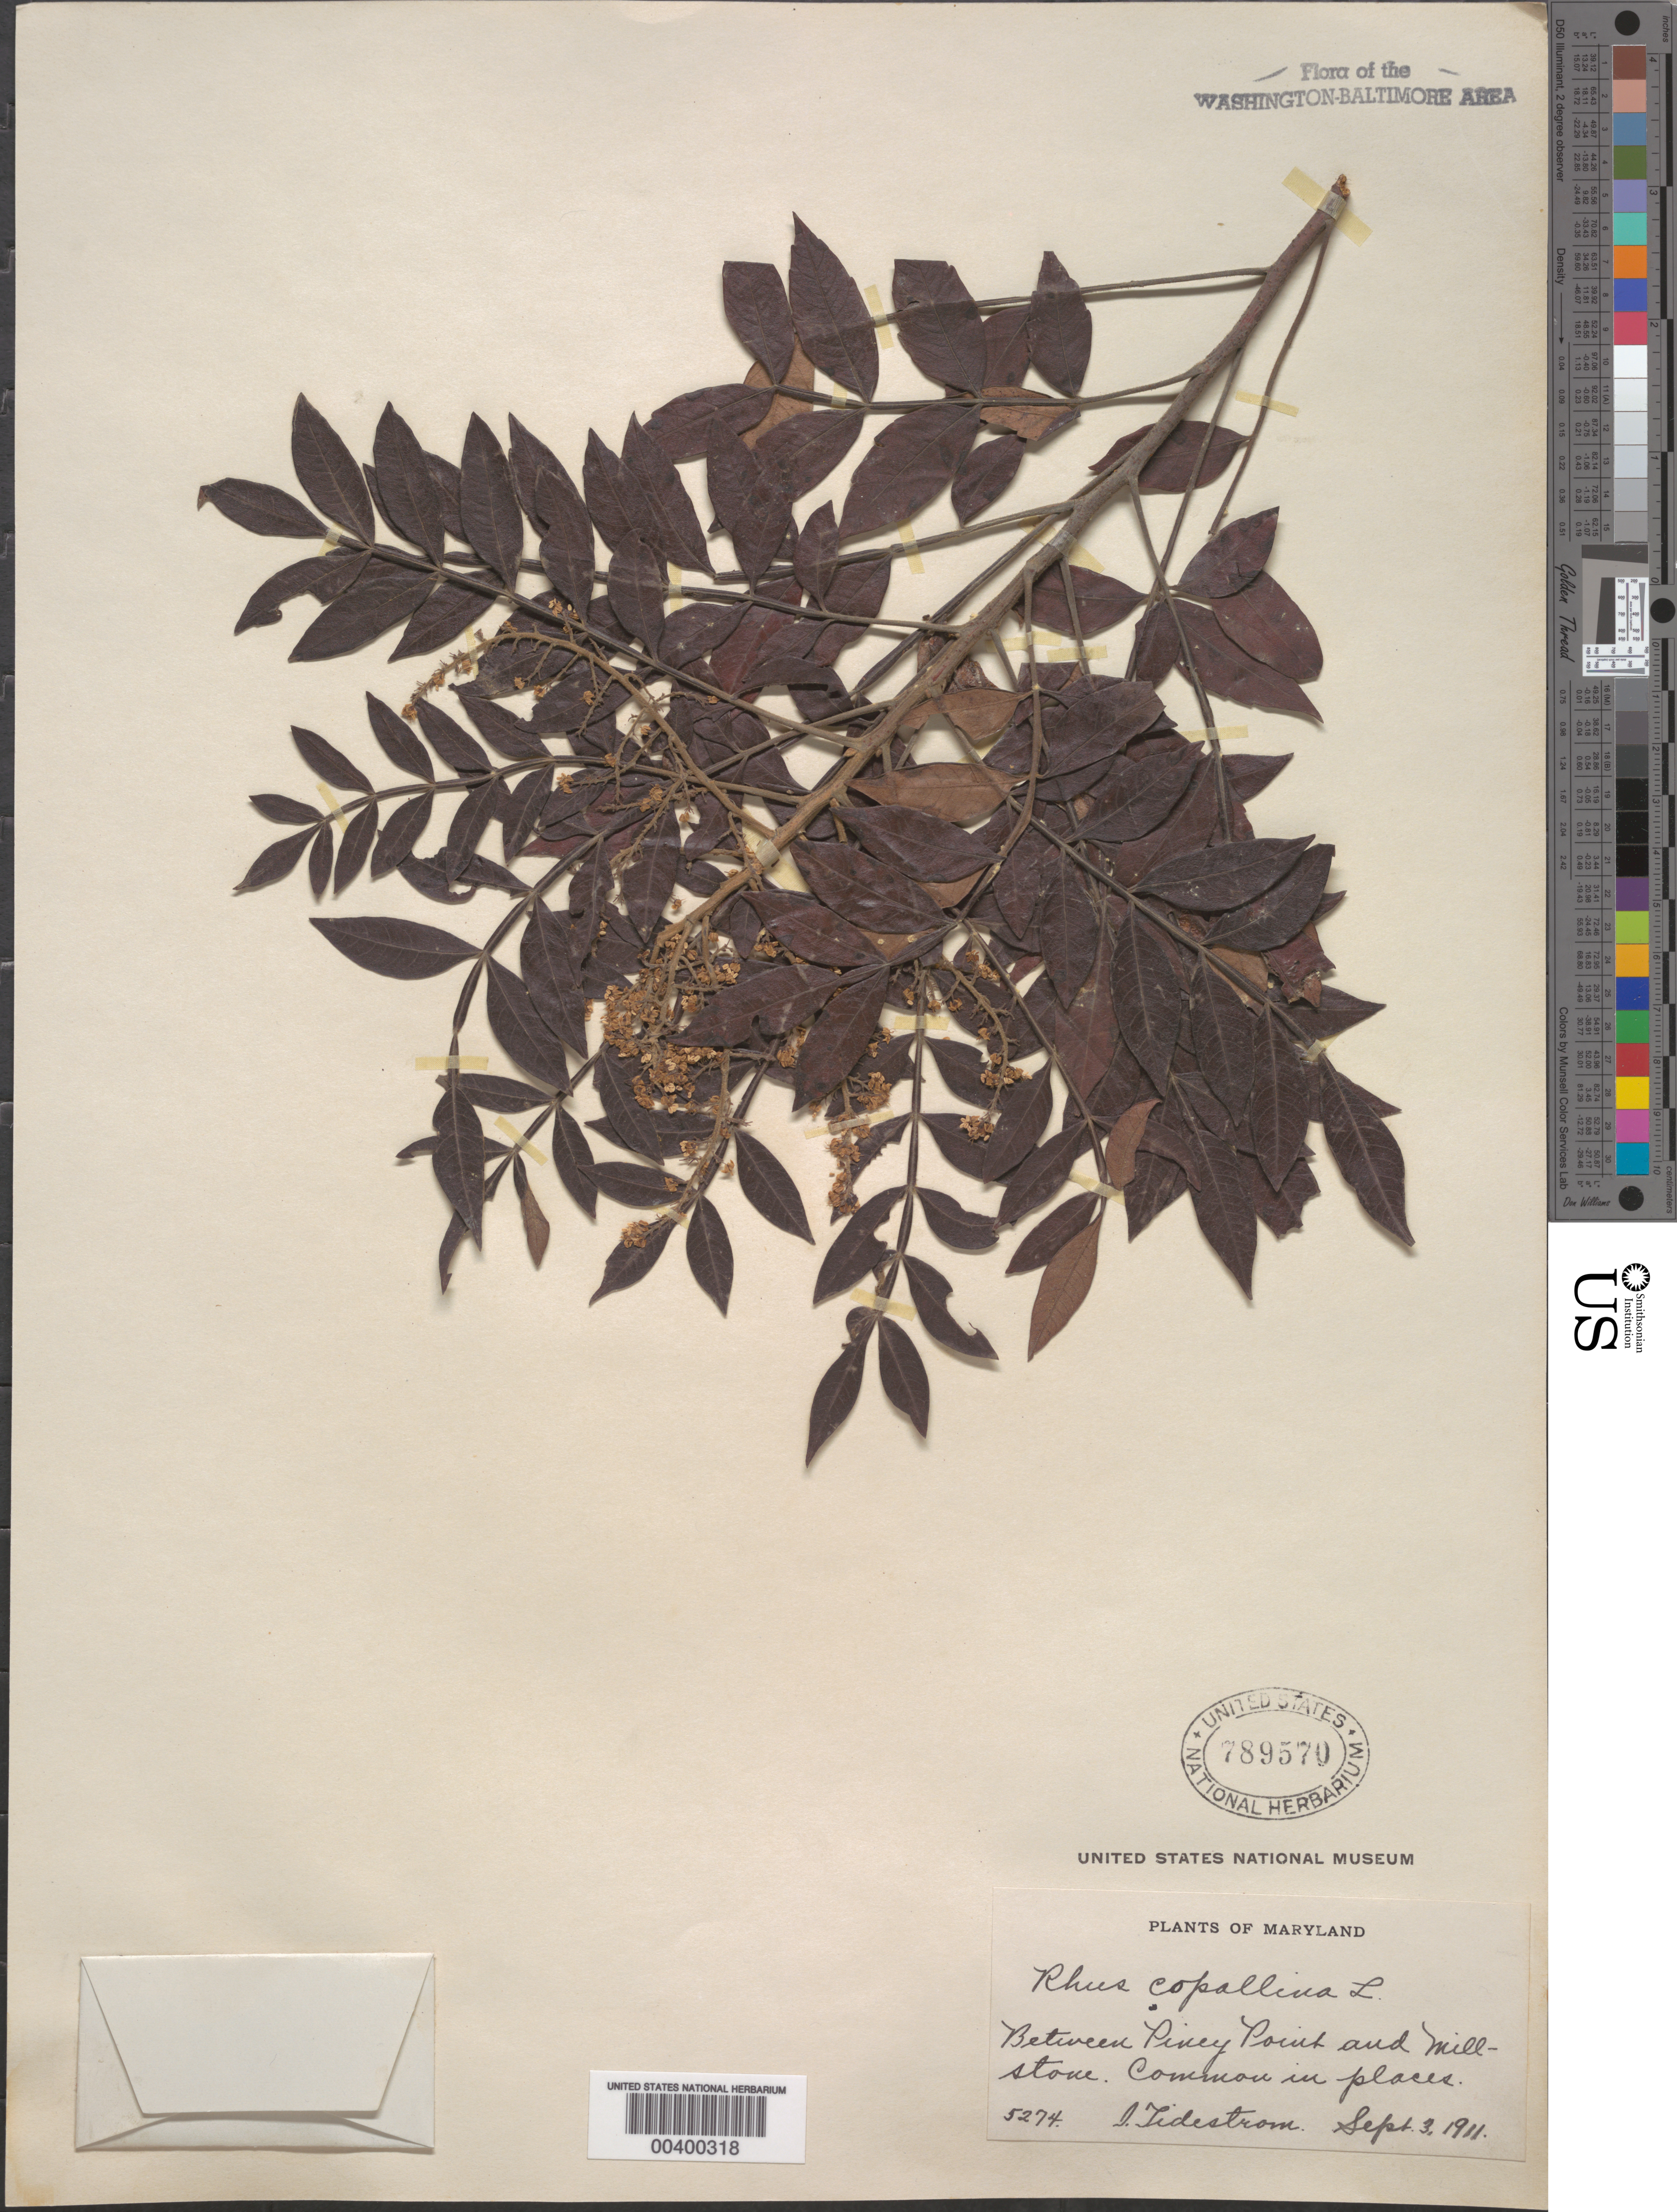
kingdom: Plantae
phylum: Tracheophyta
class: Magnoliopsida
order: Sapindales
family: Anacardiaceae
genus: Rhus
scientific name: Rhus copallinum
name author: L.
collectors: I. F. Tidestrom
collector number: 5274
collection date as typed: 03 Sep 1911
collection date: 1911-09-03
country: United States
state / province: Maryland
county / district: Anne Arundel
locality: between Piney Point and Millstone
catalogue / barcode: US 789570